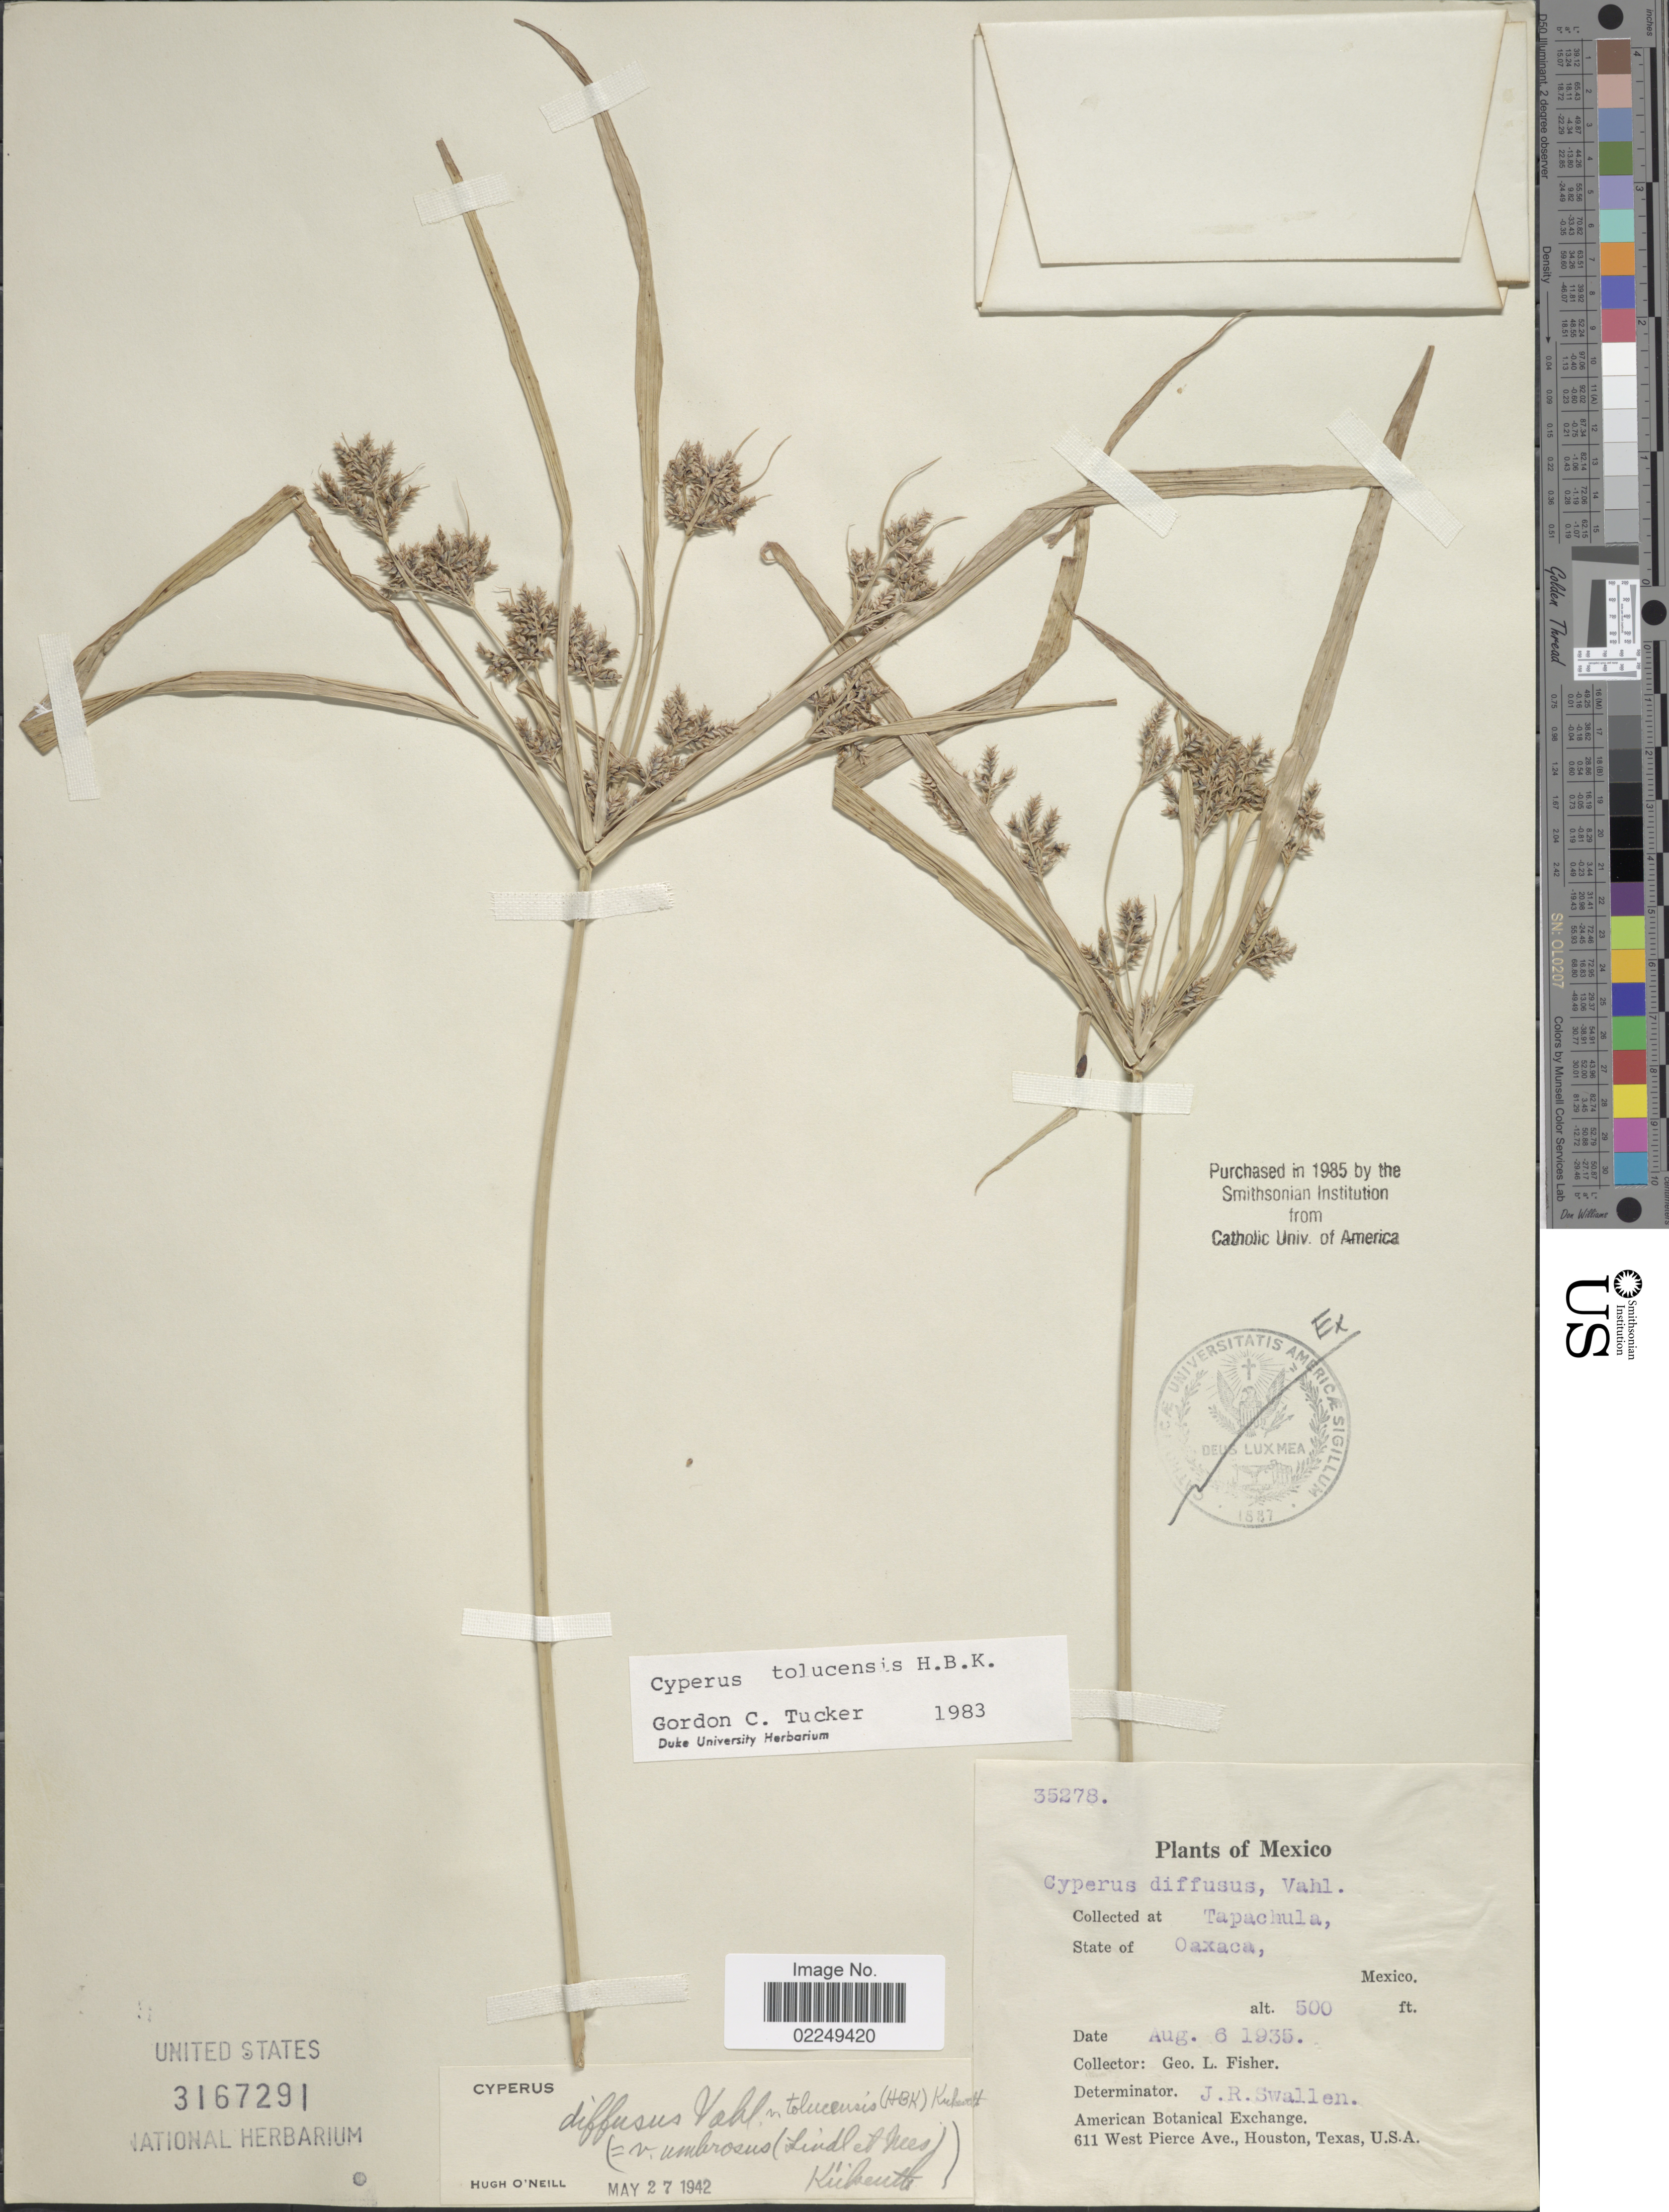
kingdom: Plantae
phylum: Tracheophyta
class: Liliopsida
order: Poales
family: Cyperaceae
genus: Cyperus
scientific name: Cyperus laxus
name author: Lam.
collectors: G. L. Fisher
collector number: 35278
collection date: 1935-08-06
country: Mexico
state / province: Oaxaca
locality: Tapachula, State of Oaxaca, Mexico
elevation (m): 152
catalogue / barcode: US 3167291